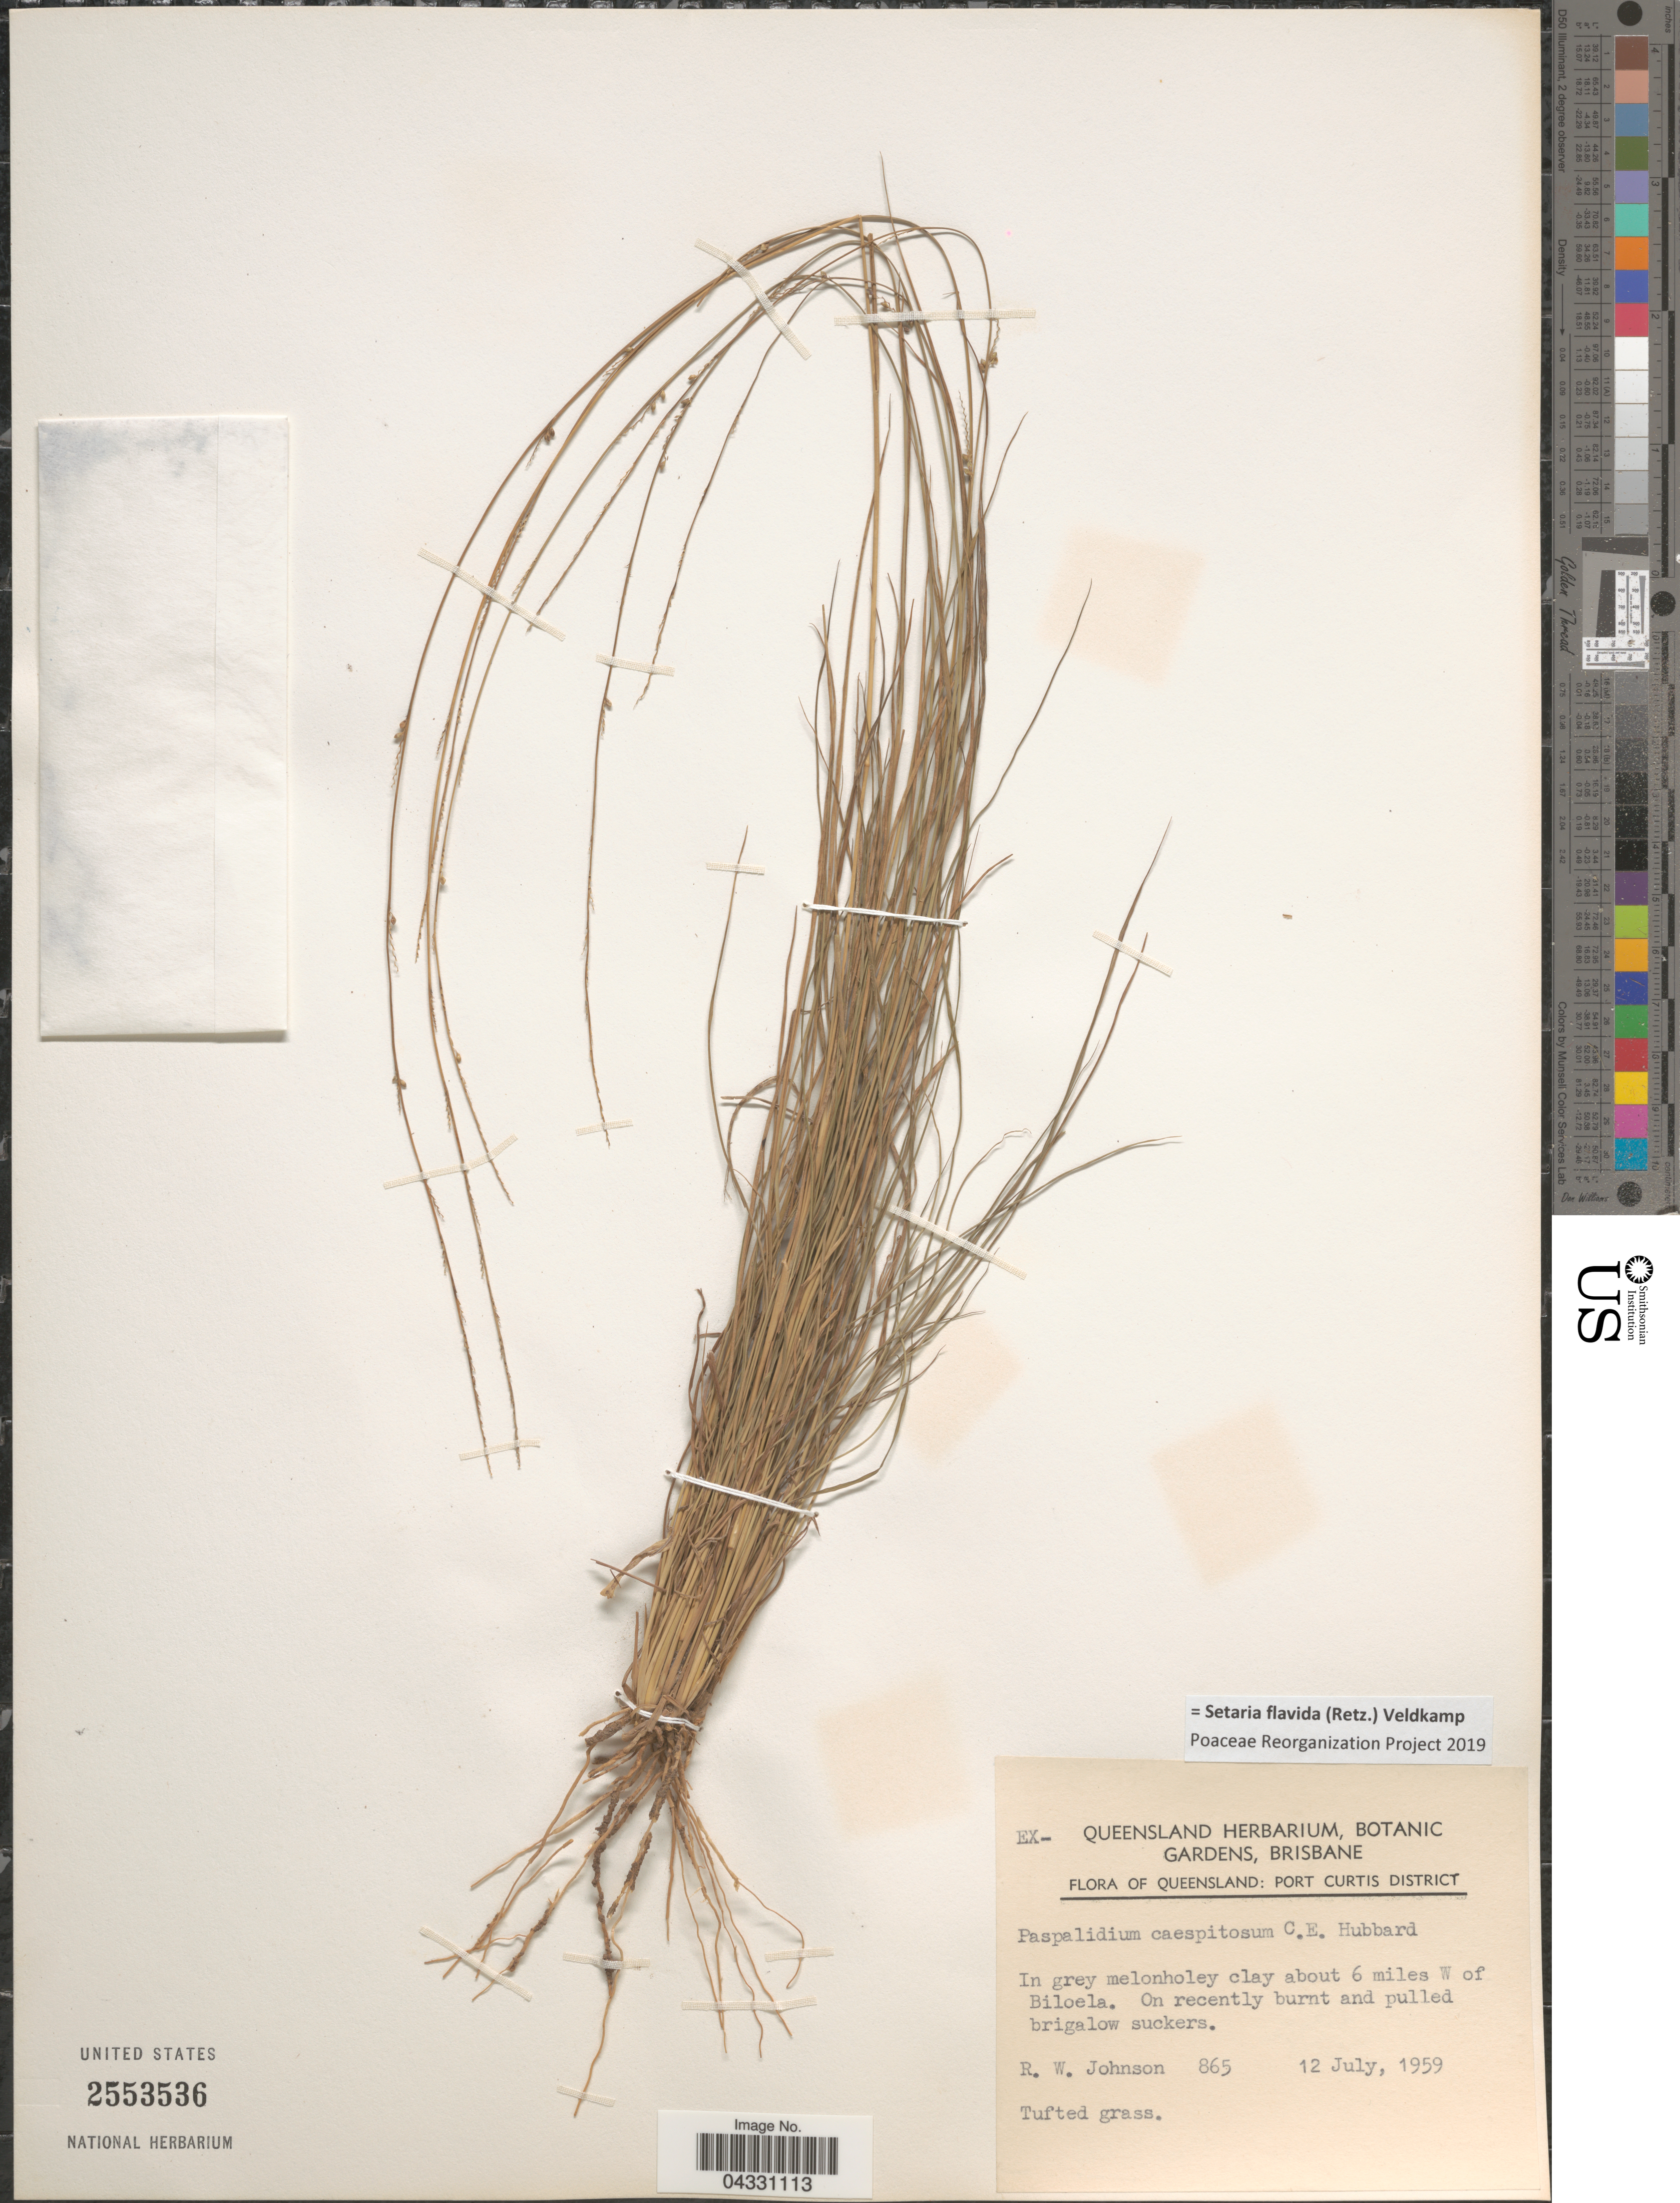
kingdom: Plantae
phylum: Tracheophyta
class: Liliopsida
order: Poales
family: Poaceae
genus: Setaria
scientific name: Setaria flavida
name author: (Retz.) Veldkamp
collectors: R. W. Johnson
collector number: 865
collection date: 1959-07-12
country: Australia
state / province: Queensland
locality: Port Curtis District. In grey melonholey clay about 6 miles W of Biloela.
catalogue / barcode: US 2553536